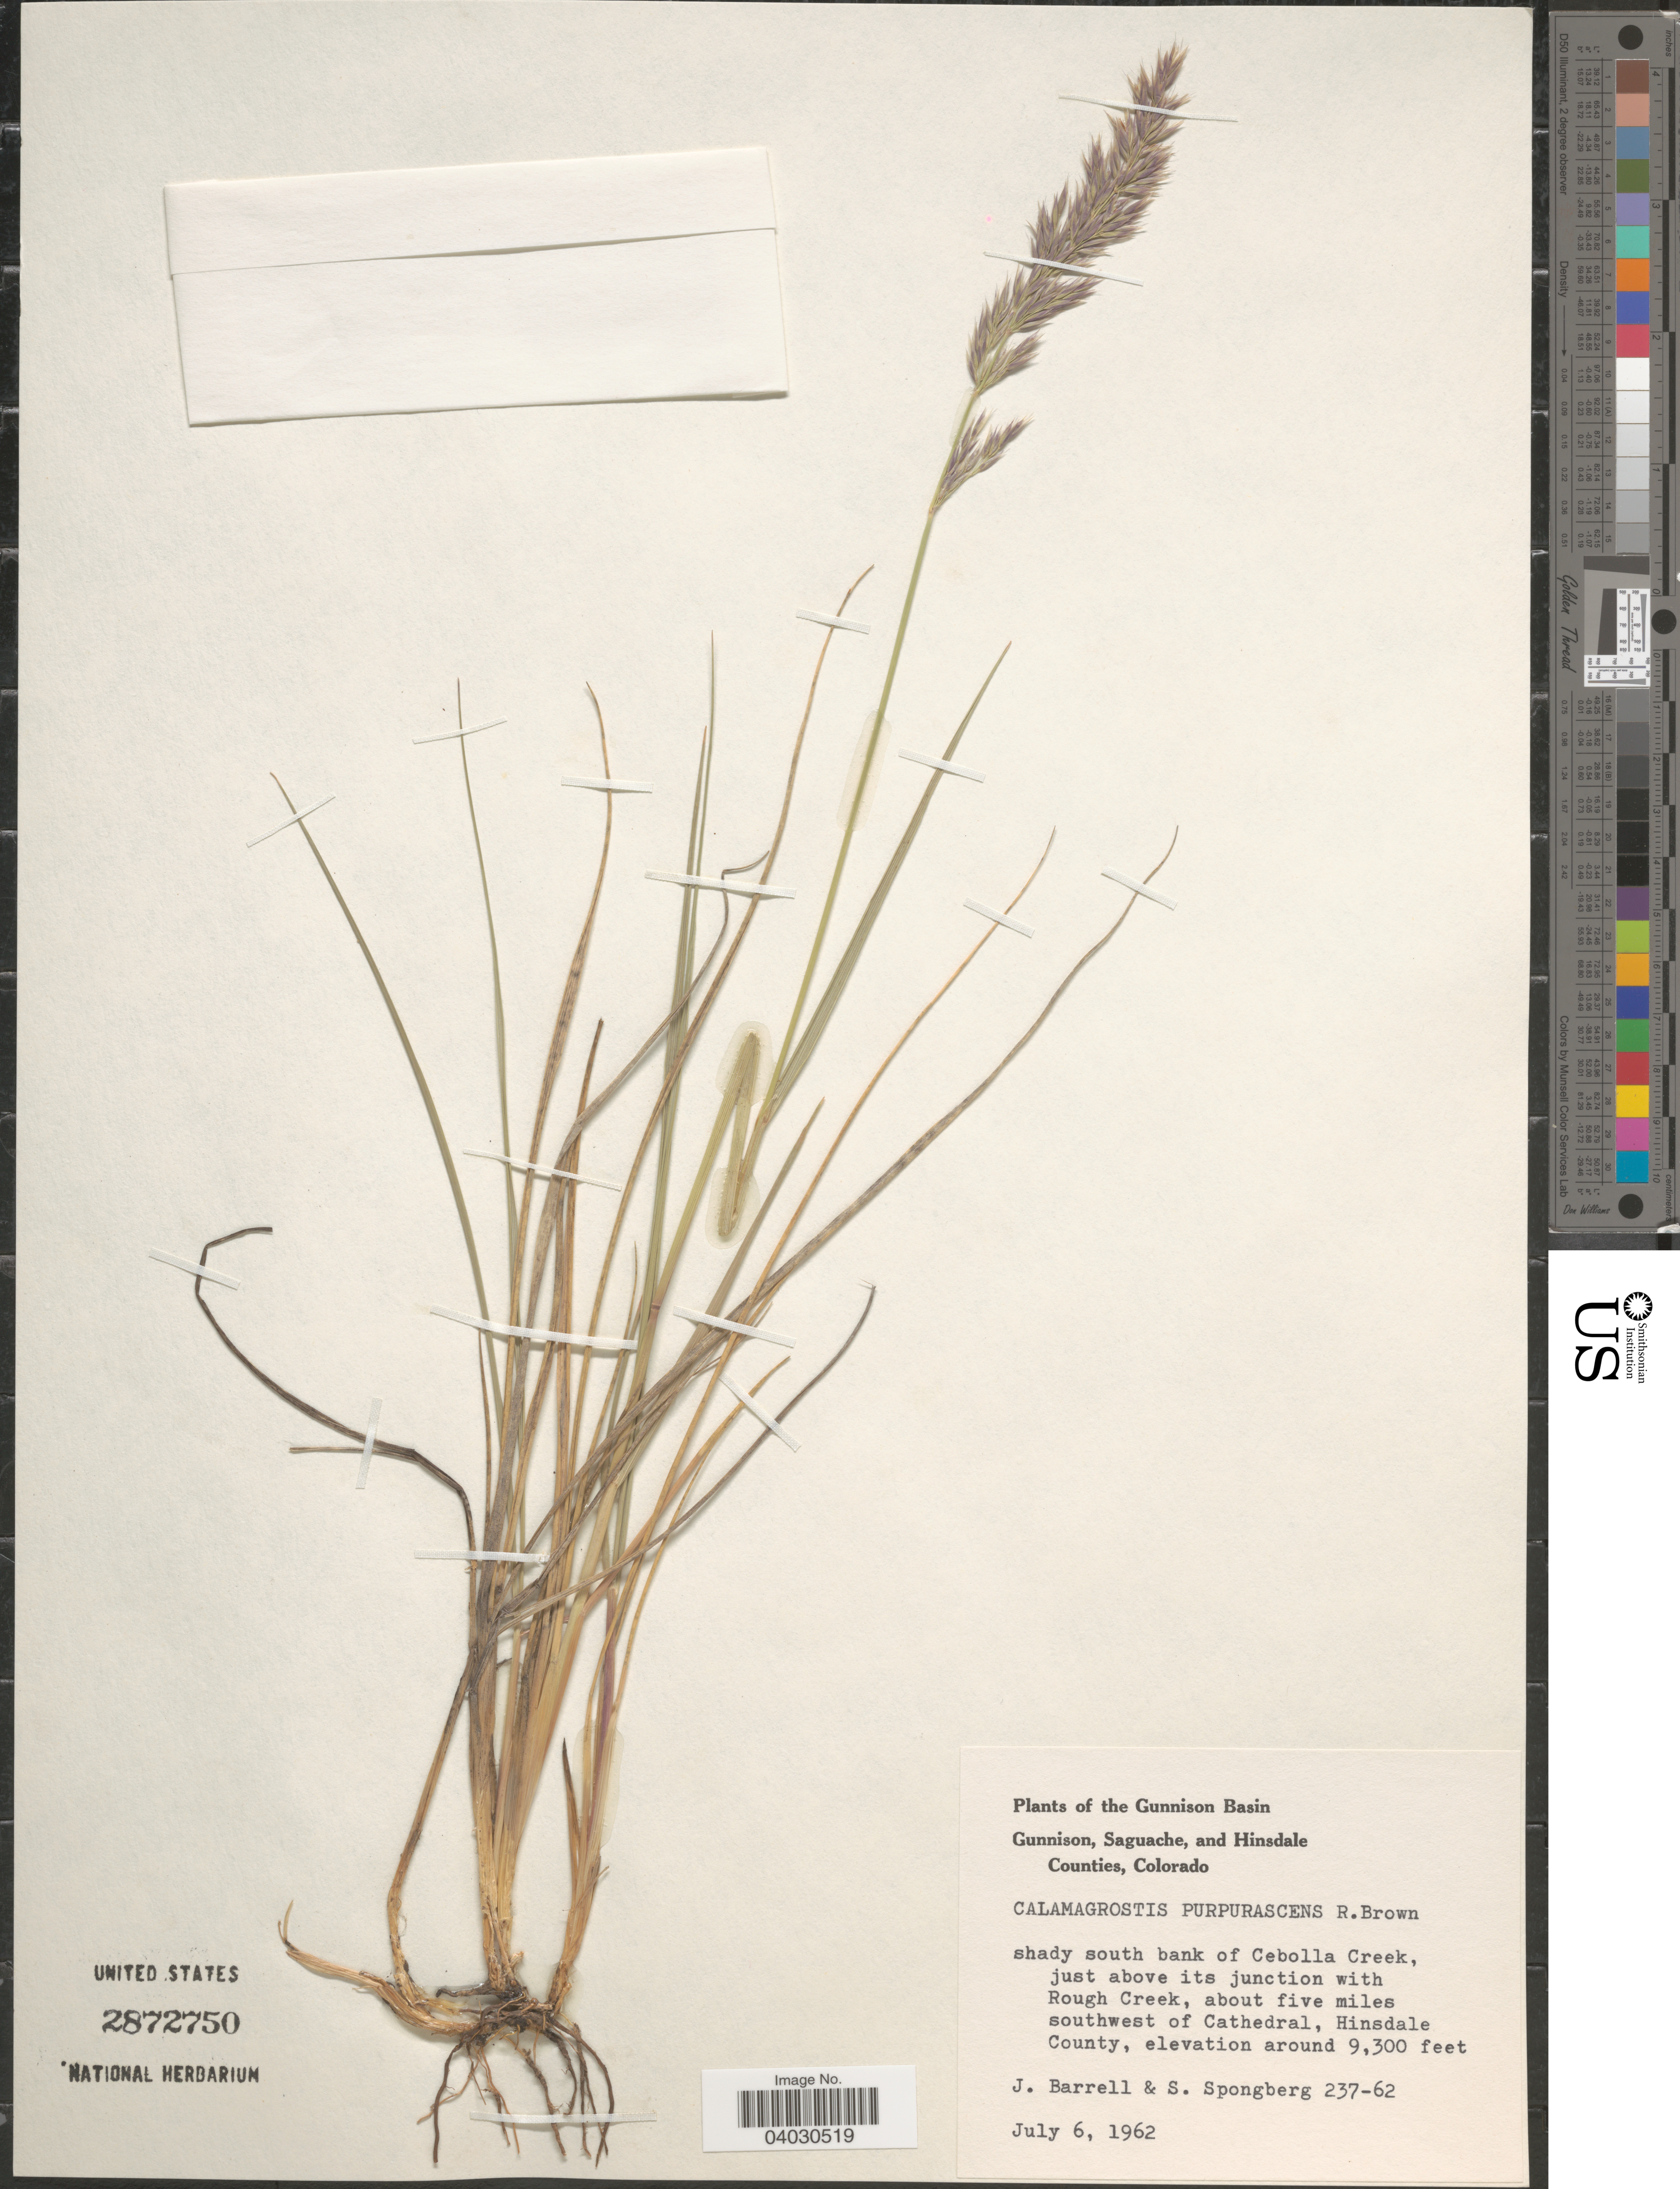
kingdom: Plantae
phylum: Tracheophyta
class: Liliopsida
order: Poales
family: Poaceae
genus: Calamagrostis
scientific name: Calamagrostis purpurascens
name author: R. Br.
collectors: J. Barrell & S. A.Spongberg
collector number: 237-62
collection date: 1962-07-06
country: United States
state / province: Colorado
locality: Gunnison Basin. South bank of Cebolla Creek, just above its junction with Rough Creek, about five miles southwest of Cathedral, Hinsdale County.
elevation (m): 2835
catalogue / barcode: US 2872750